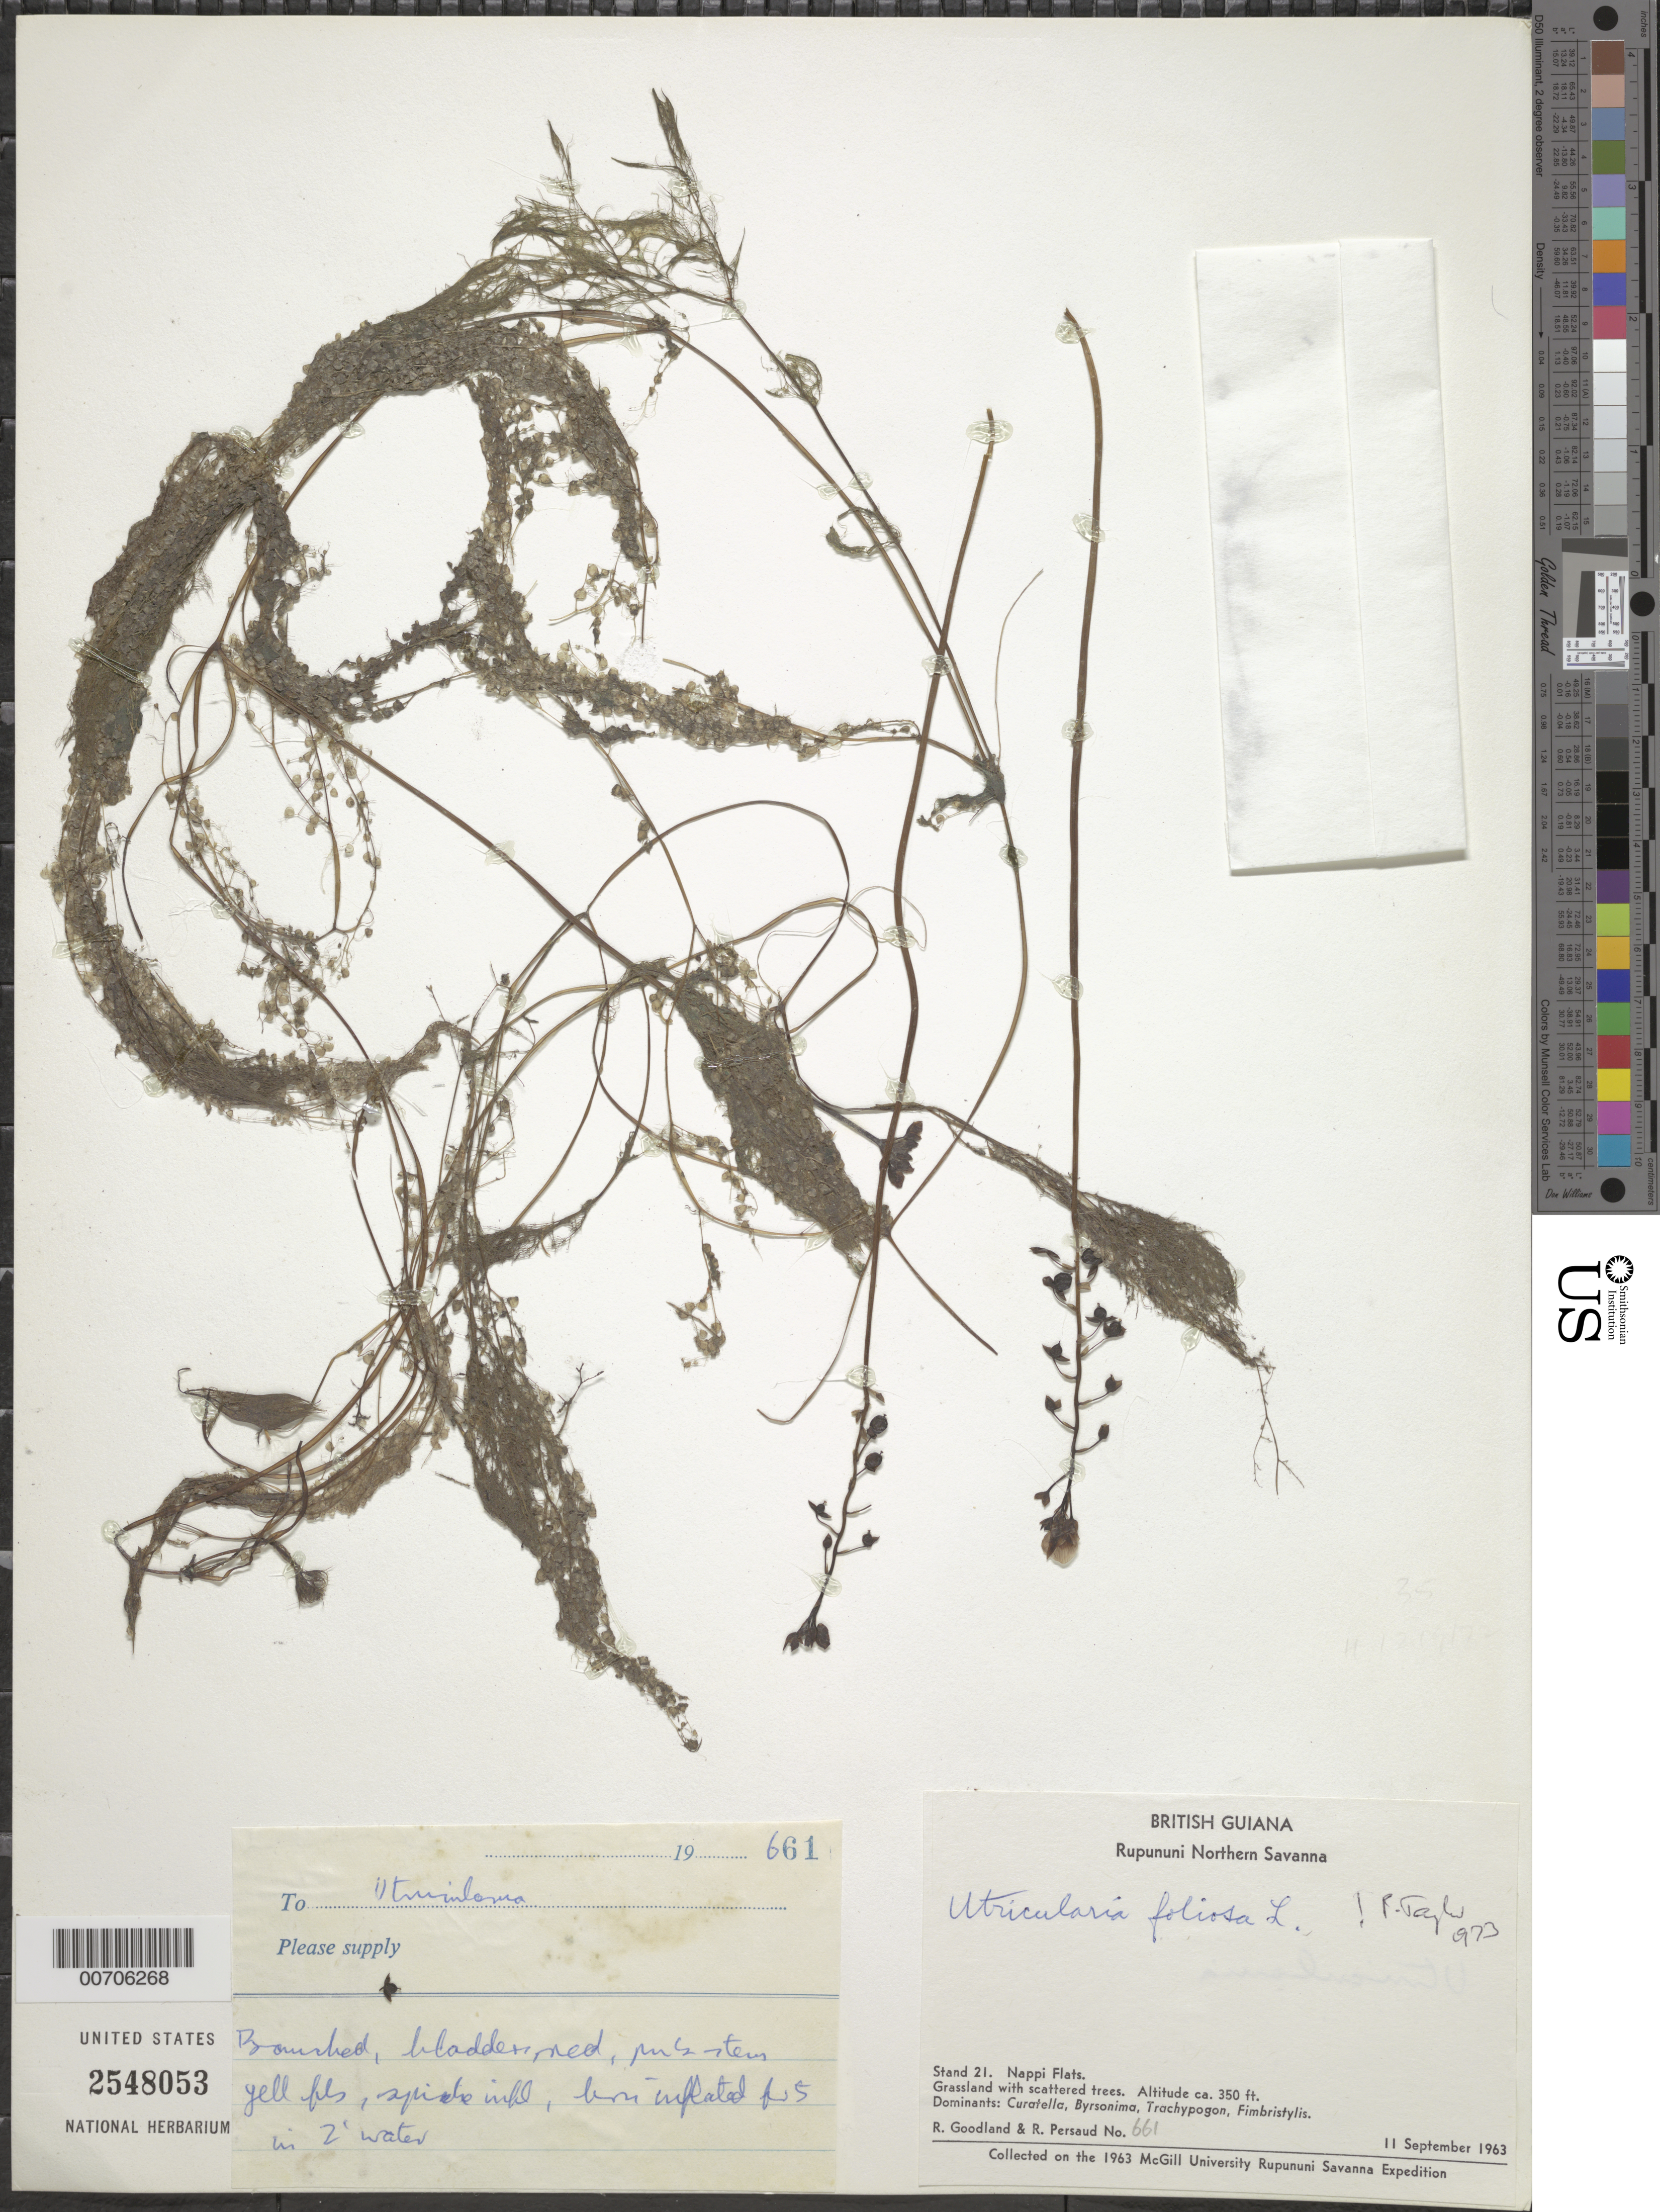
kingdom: Plantae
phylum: Tracheophyta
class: Magnoliopsida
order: Lamiales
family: Lentibulariaceae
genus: Utricularia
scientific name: Utricularia foliosa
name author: L.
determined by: Taylor, P.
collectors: R. Goodland & R. Persaud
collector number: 661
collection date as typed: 11-Sep-63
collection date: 1963-09-11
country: Guyana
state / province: U. Takutu-U. Essequibo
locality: Rupununi Northern Savanna, Nappi Flats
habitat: Grassland with scattered trees. Dominants: Curatella, Byrsonima, Trachypogon, Fimbristylis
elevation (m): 107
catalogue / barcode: US 2548053